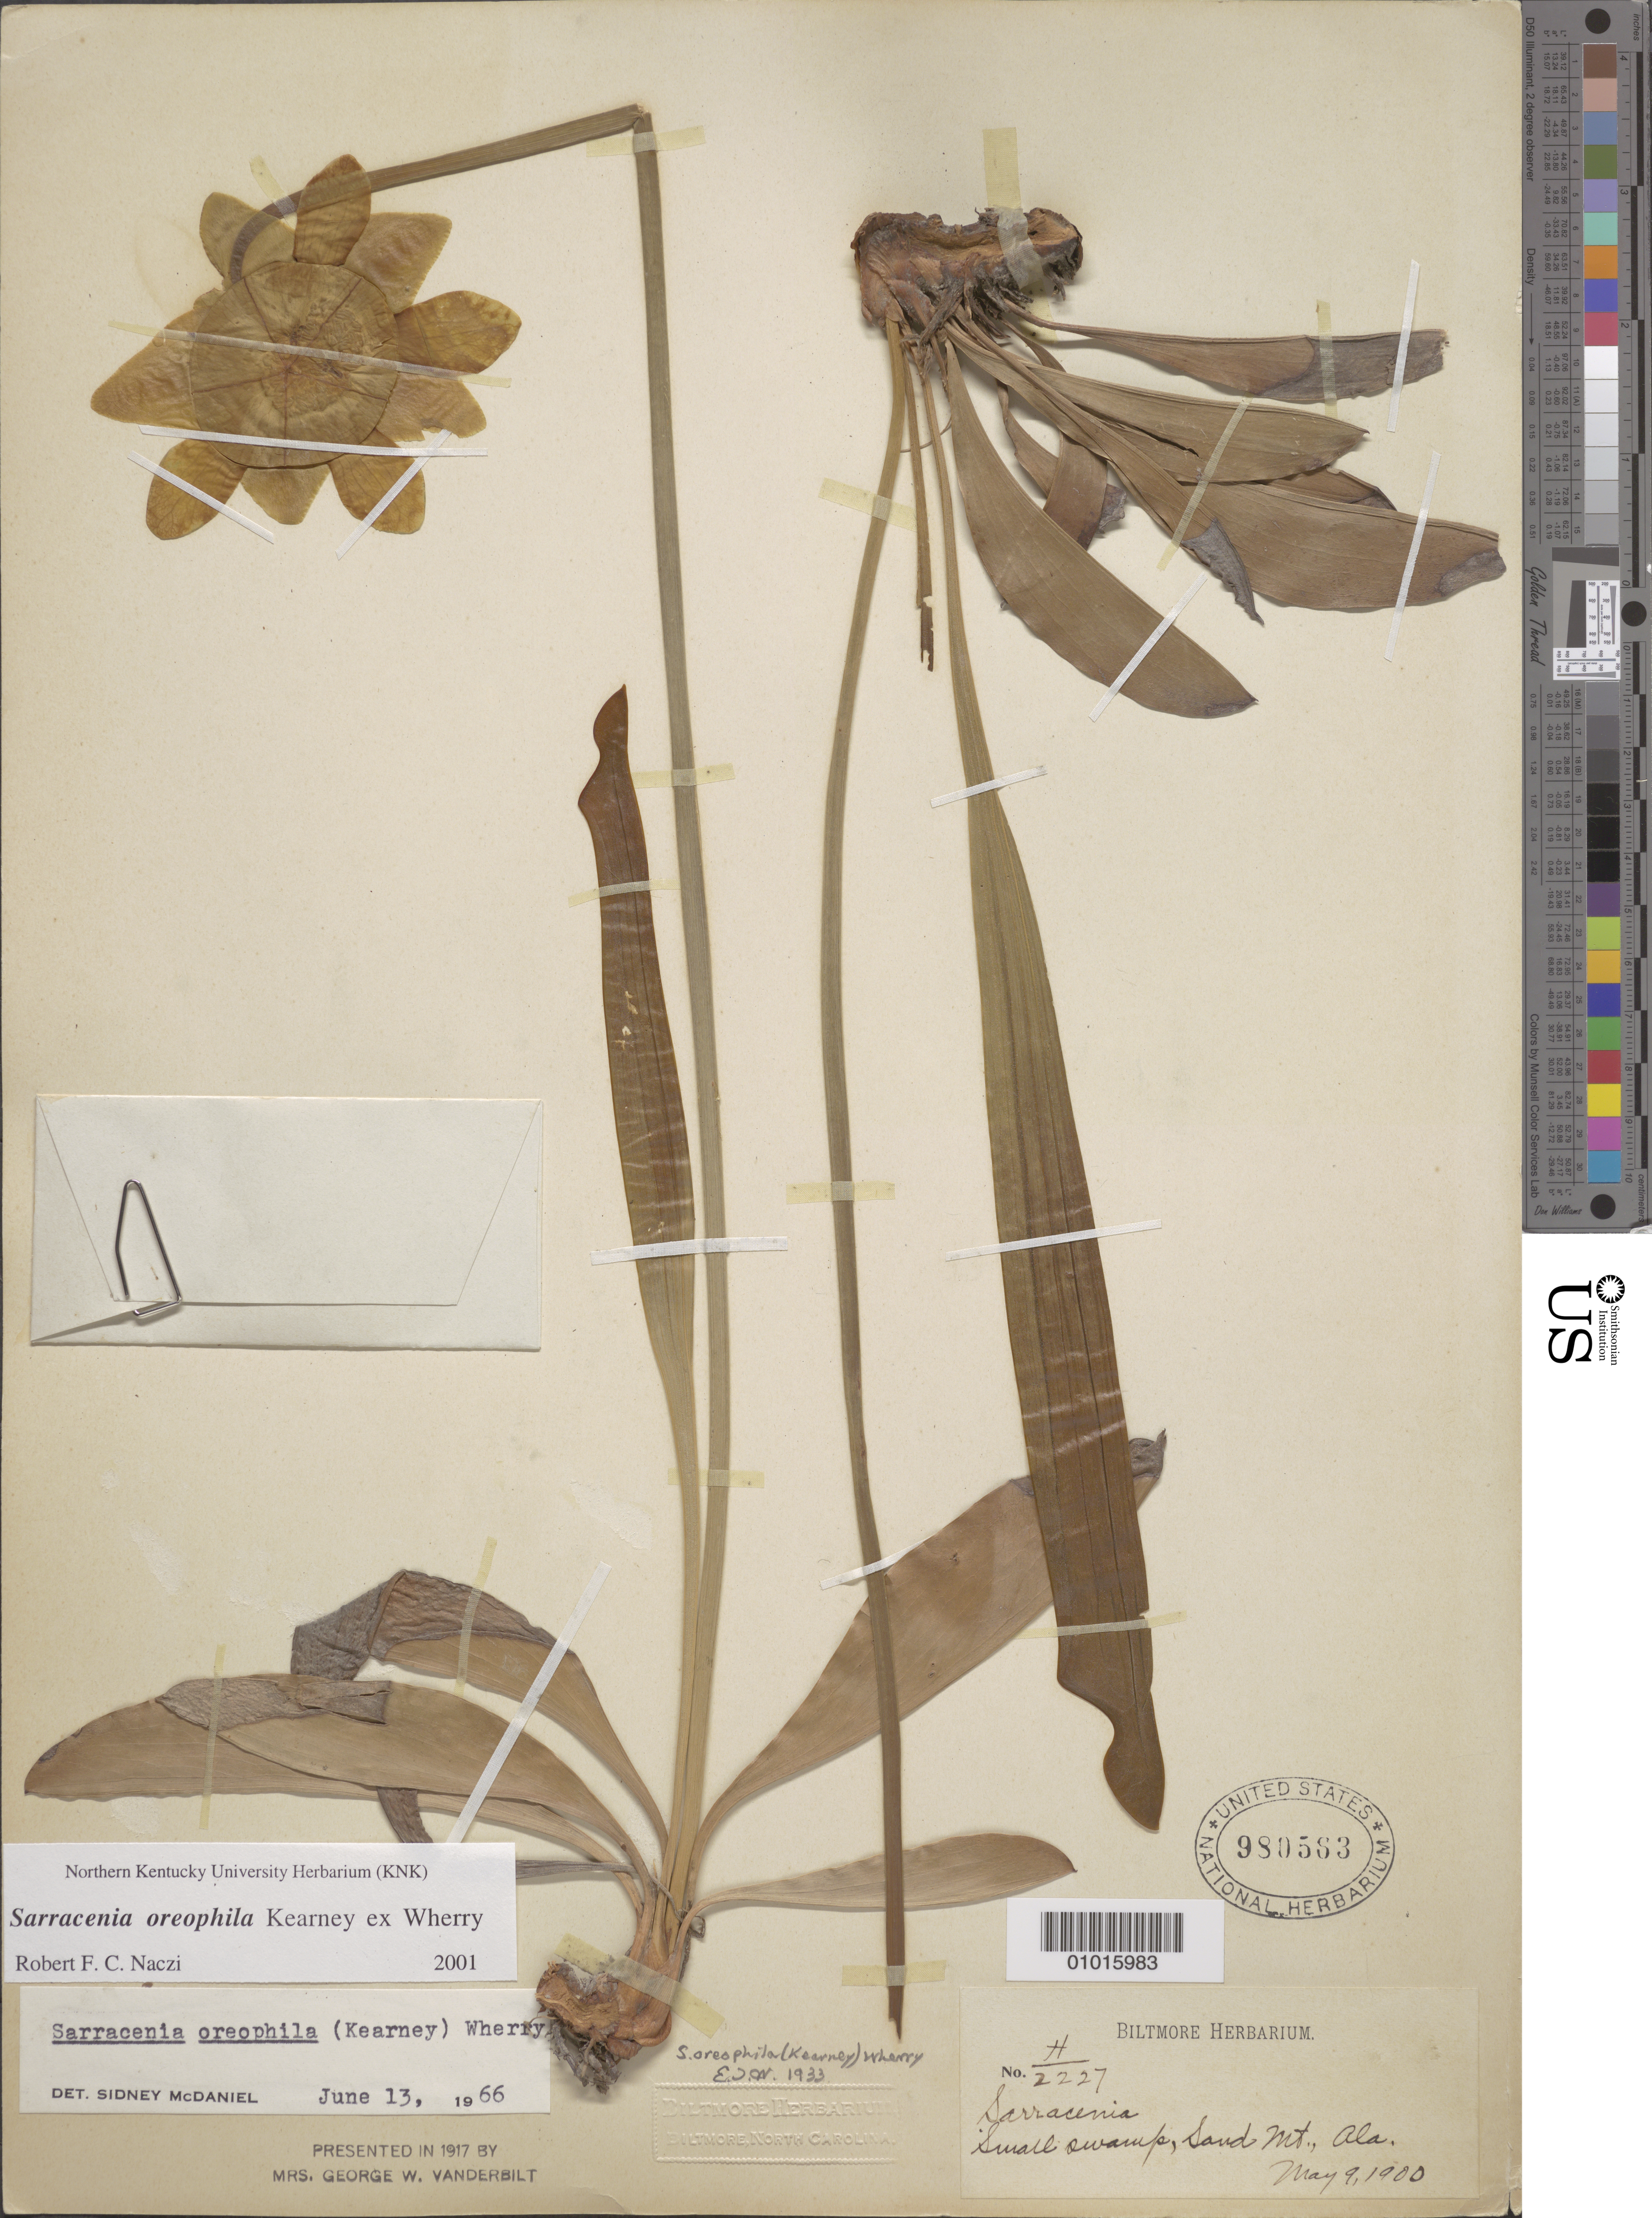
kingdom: Plantae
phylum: Tracheophyta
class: Magnoliopsida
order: Ericales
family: Sarraceniaceae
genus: Sarracenia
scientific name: Sarracenia minor var. okefenokeensis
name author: Schnell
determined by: Naczi, R. F. C.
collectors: ex herb. Biltmore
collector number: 2227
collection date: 1900-05-09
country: United States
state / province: Alabama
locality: Small swamp, Sand Mt.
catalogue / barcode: US 980583